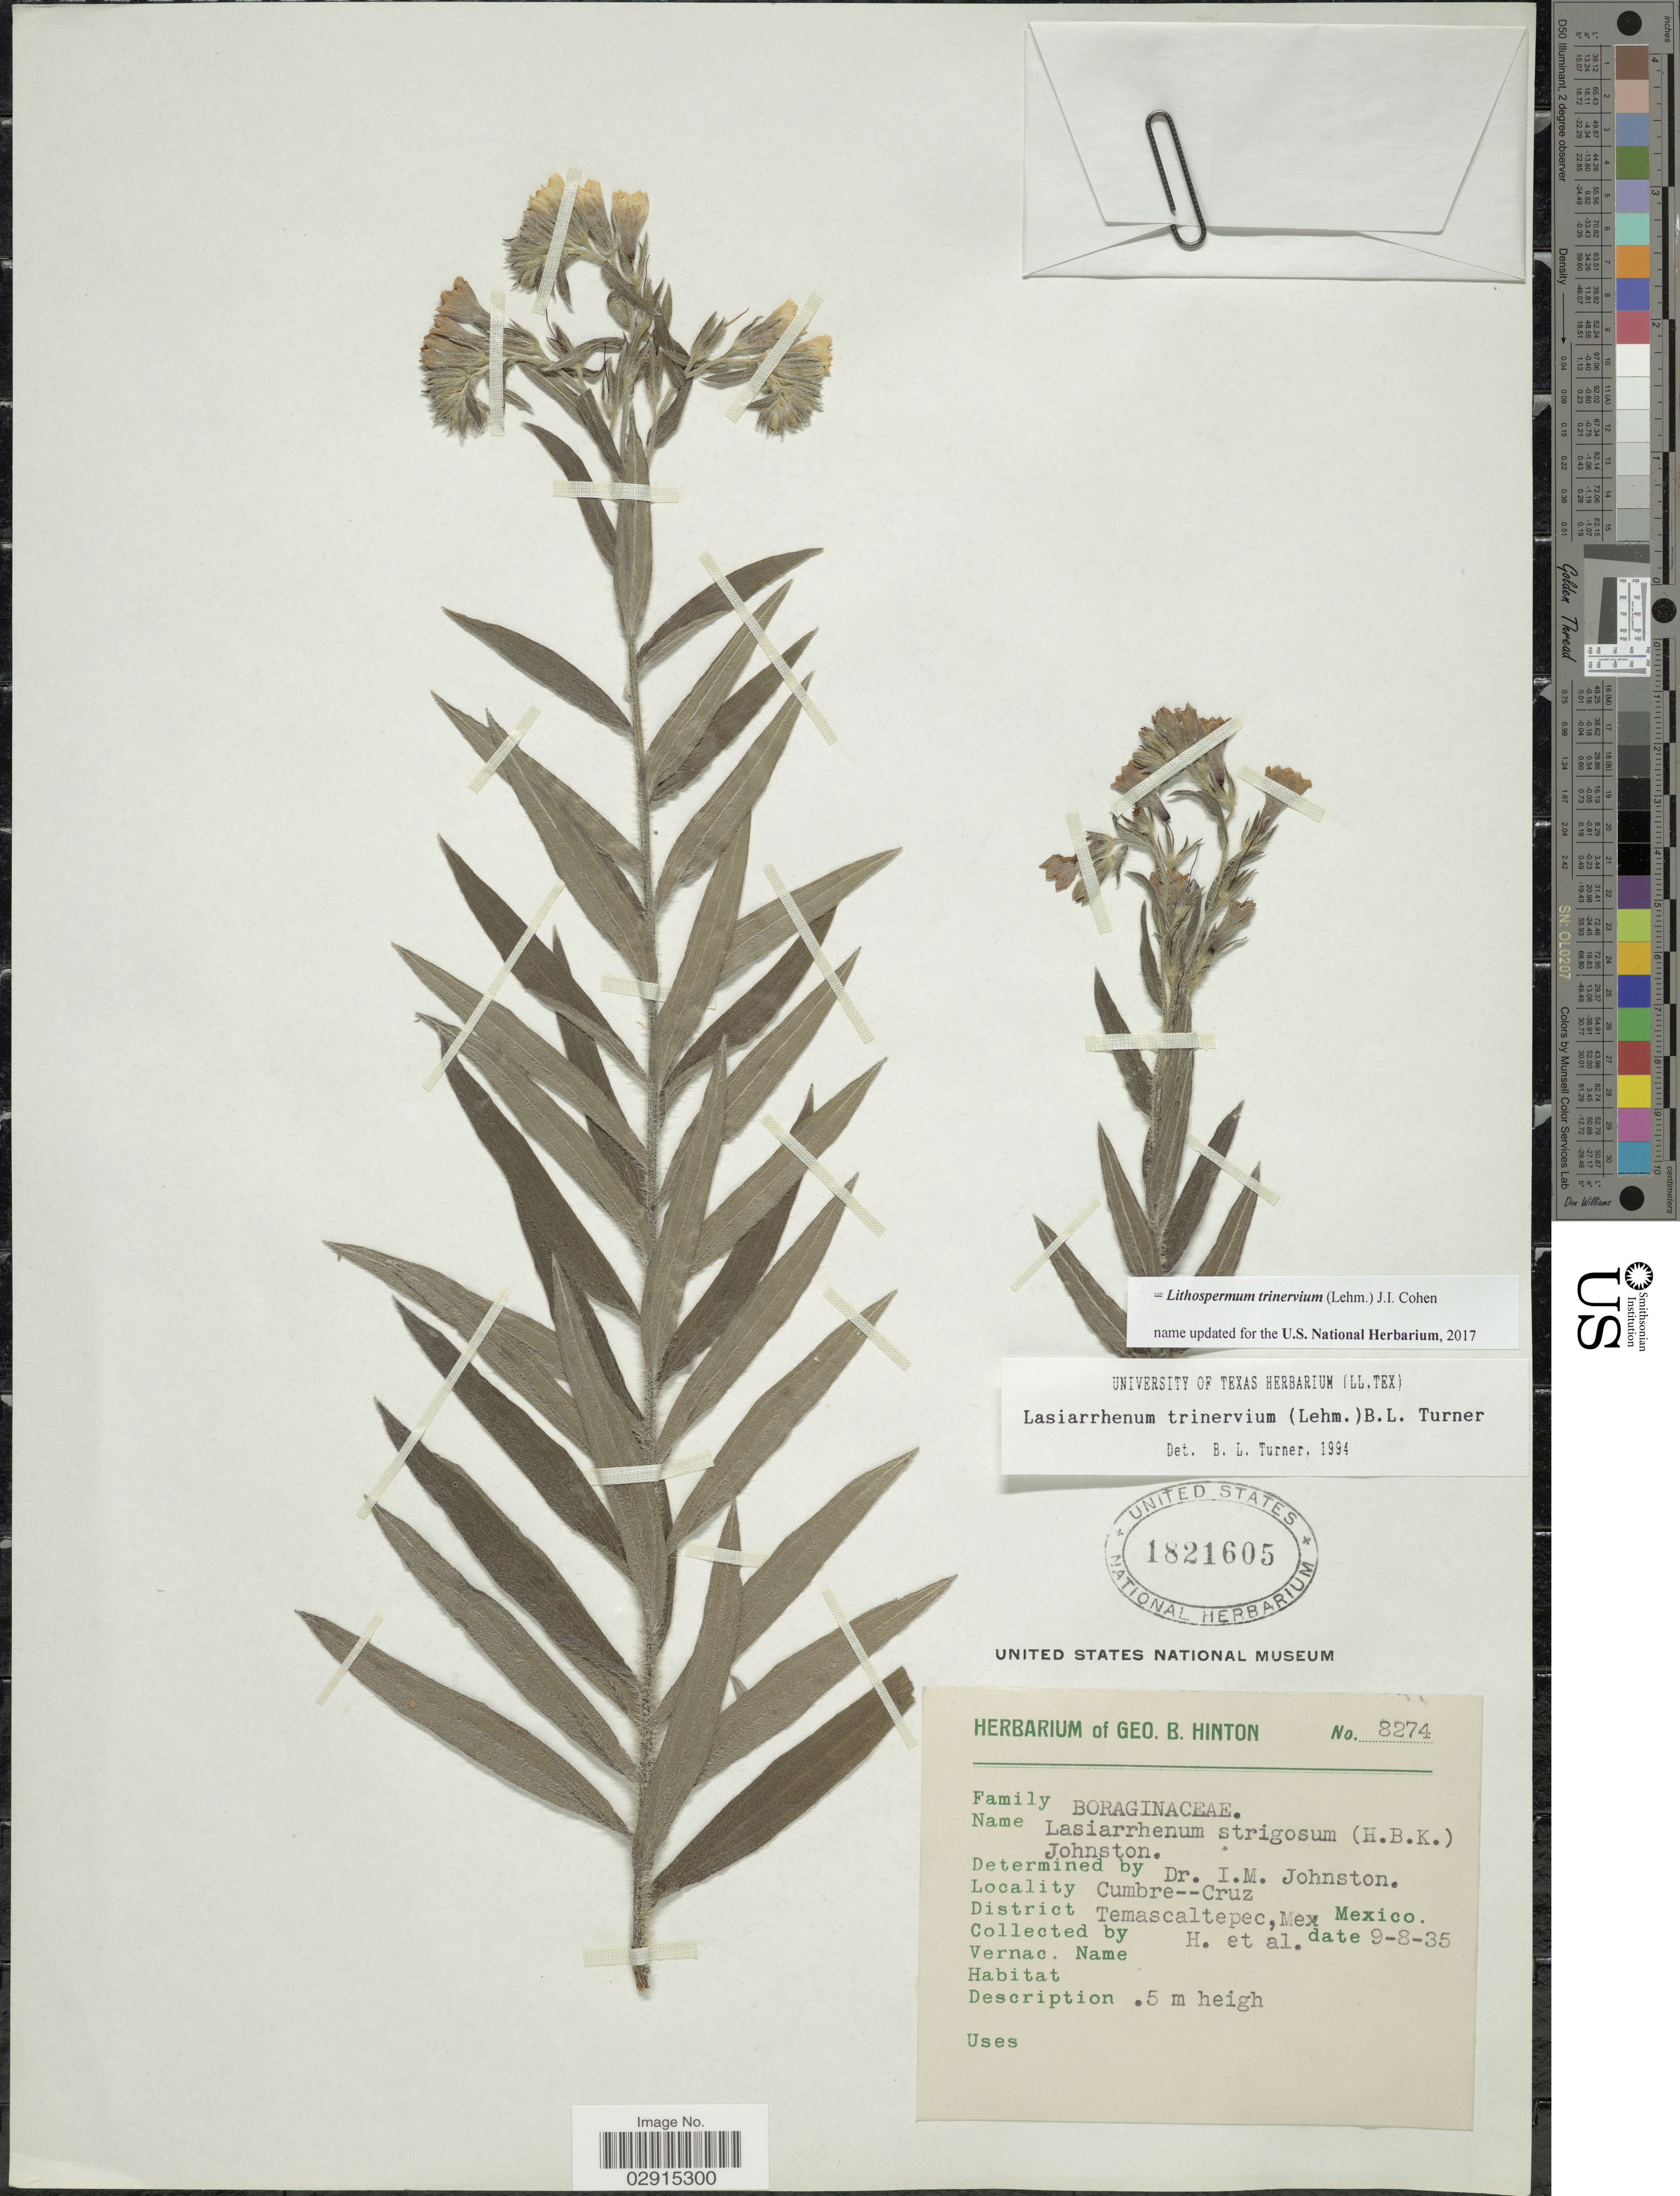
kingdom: Plantae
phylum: Tracheophyta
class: Magnoliopsida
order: Boraginales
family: Boraginaceae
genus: Lithospermum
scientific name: Lithospermum trinervium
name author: (Lehm.) J.I. Cohen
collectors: G. B. Hinton & et al.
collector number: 8274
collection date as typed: Transcribed d/m/y: 8/9/35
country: Mexico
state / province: México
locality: Cumbre--Cruz. District Temascaltepec.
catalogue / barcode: US 1821605